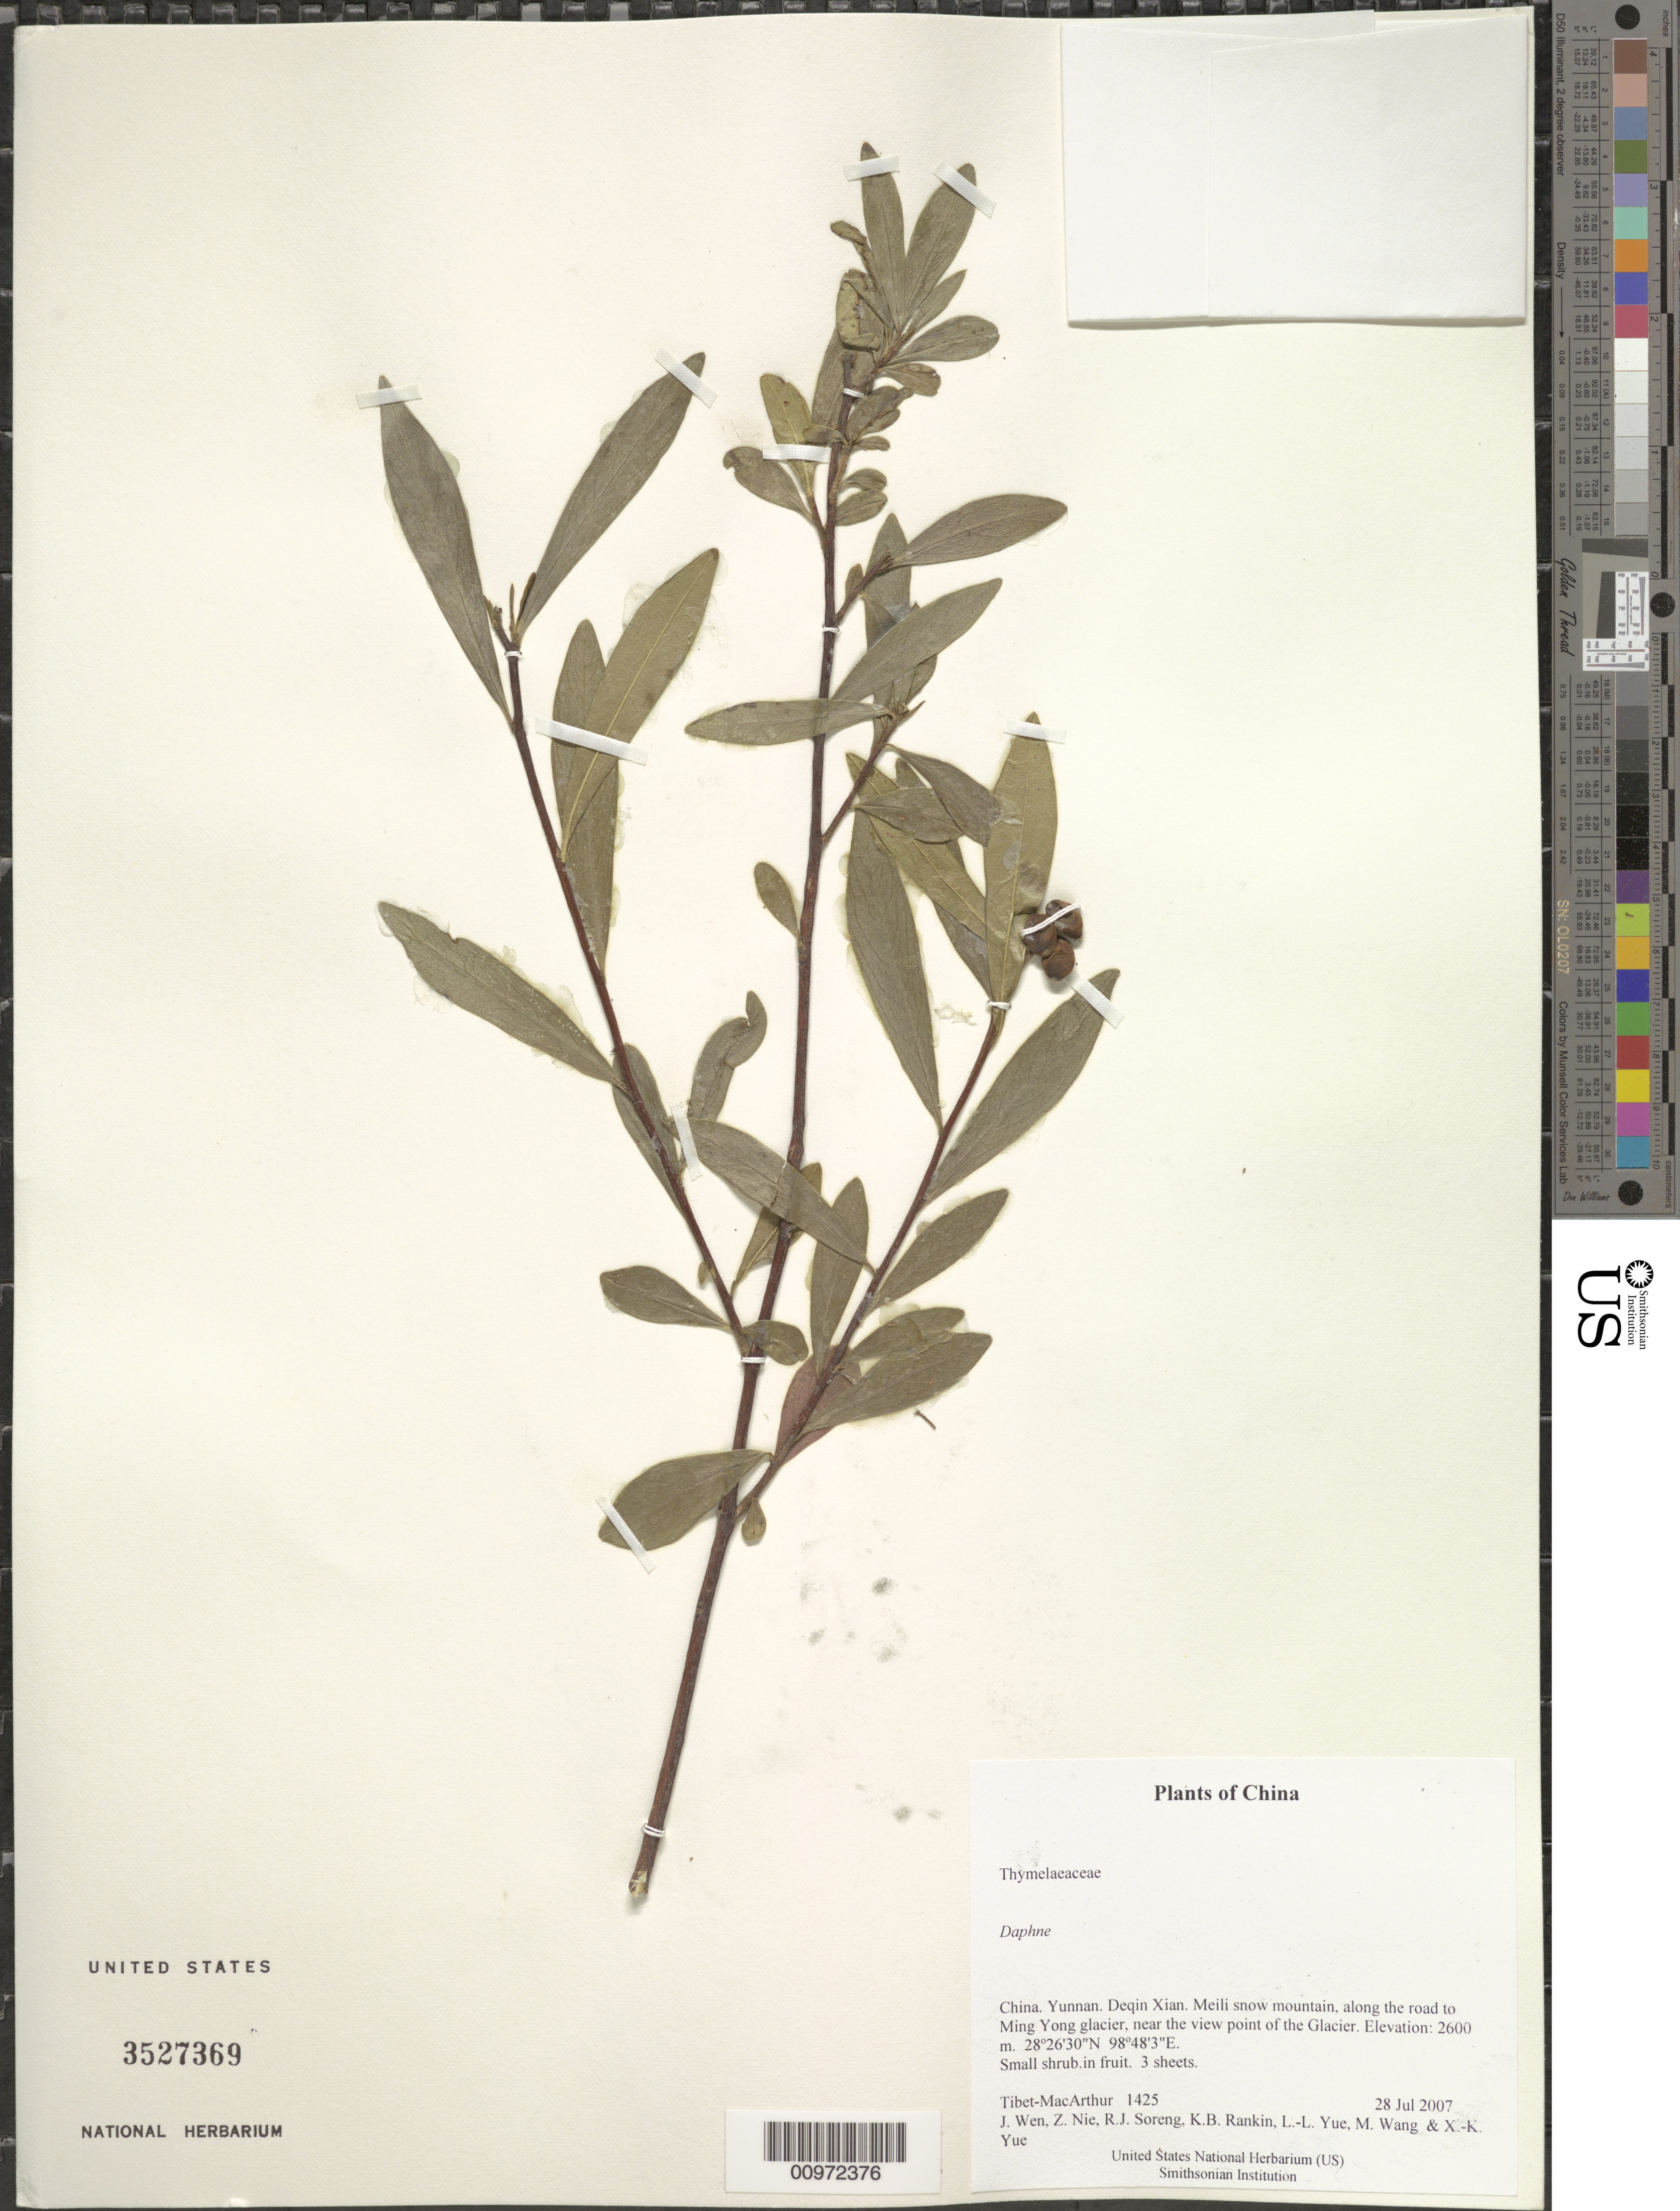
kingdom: Plantae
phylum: Tracheophyta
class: Magnoliopsida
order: Malvales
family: Thymelaeaceae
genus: Daphne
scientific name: Daphne sp.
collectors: Tibet-MacArthur, J. Wen, Z. Nie, R. J. Soreng, K. Rankin, L. Yue, M. Wang & X. Yue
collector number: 1425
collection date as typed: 28 Jul 2007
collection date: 2007-07-28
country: China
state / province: Yunnan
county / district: Deqin Xian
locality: Meili snow mountain, along the road to Ming Yong glacier, near the view point of the Glacier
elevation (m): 2600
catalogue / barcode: US 3527369